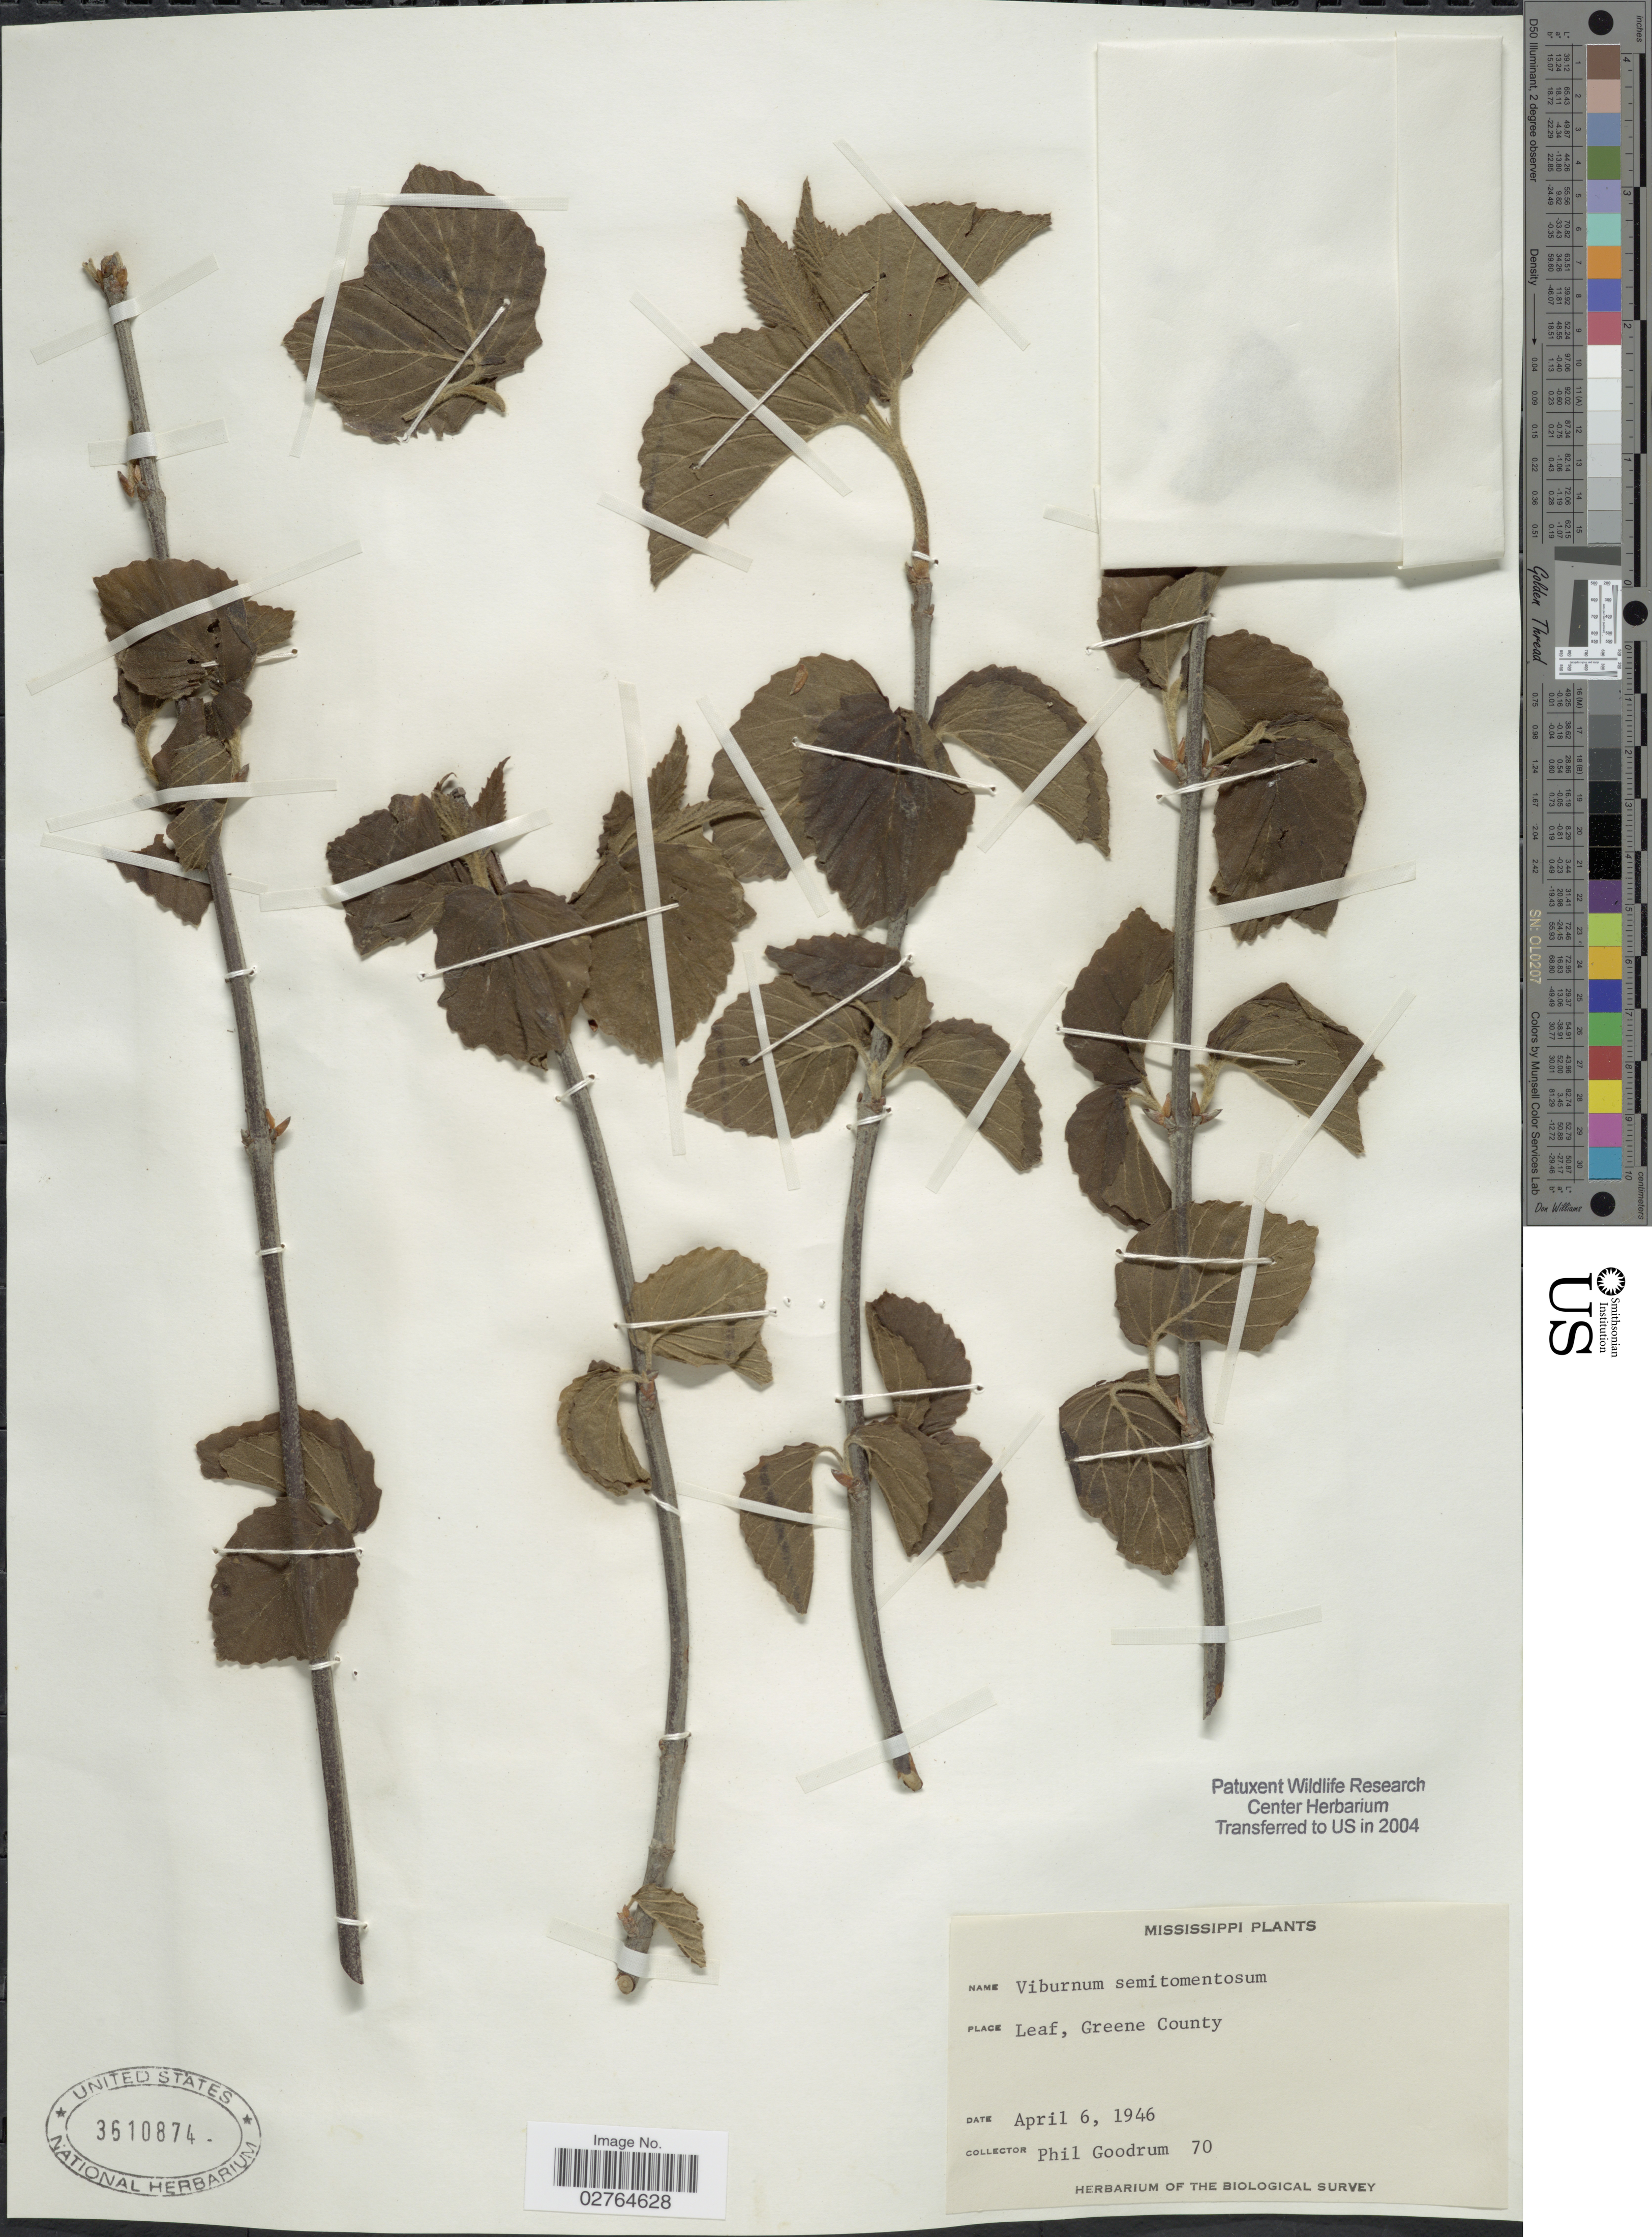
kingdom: Plantae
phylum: Tracheophyta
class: Magnoliopsida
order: Dipsacales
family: Viburnaceae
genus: Viburnum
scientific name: Viburnum scabrellum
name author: (Torr. & A. Gray) Chapm.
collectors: P. Goodrum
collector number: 70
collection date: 1946-04-06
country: United States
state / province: Mississippi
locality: Leaf, Greene County.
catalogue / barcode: US 3610874